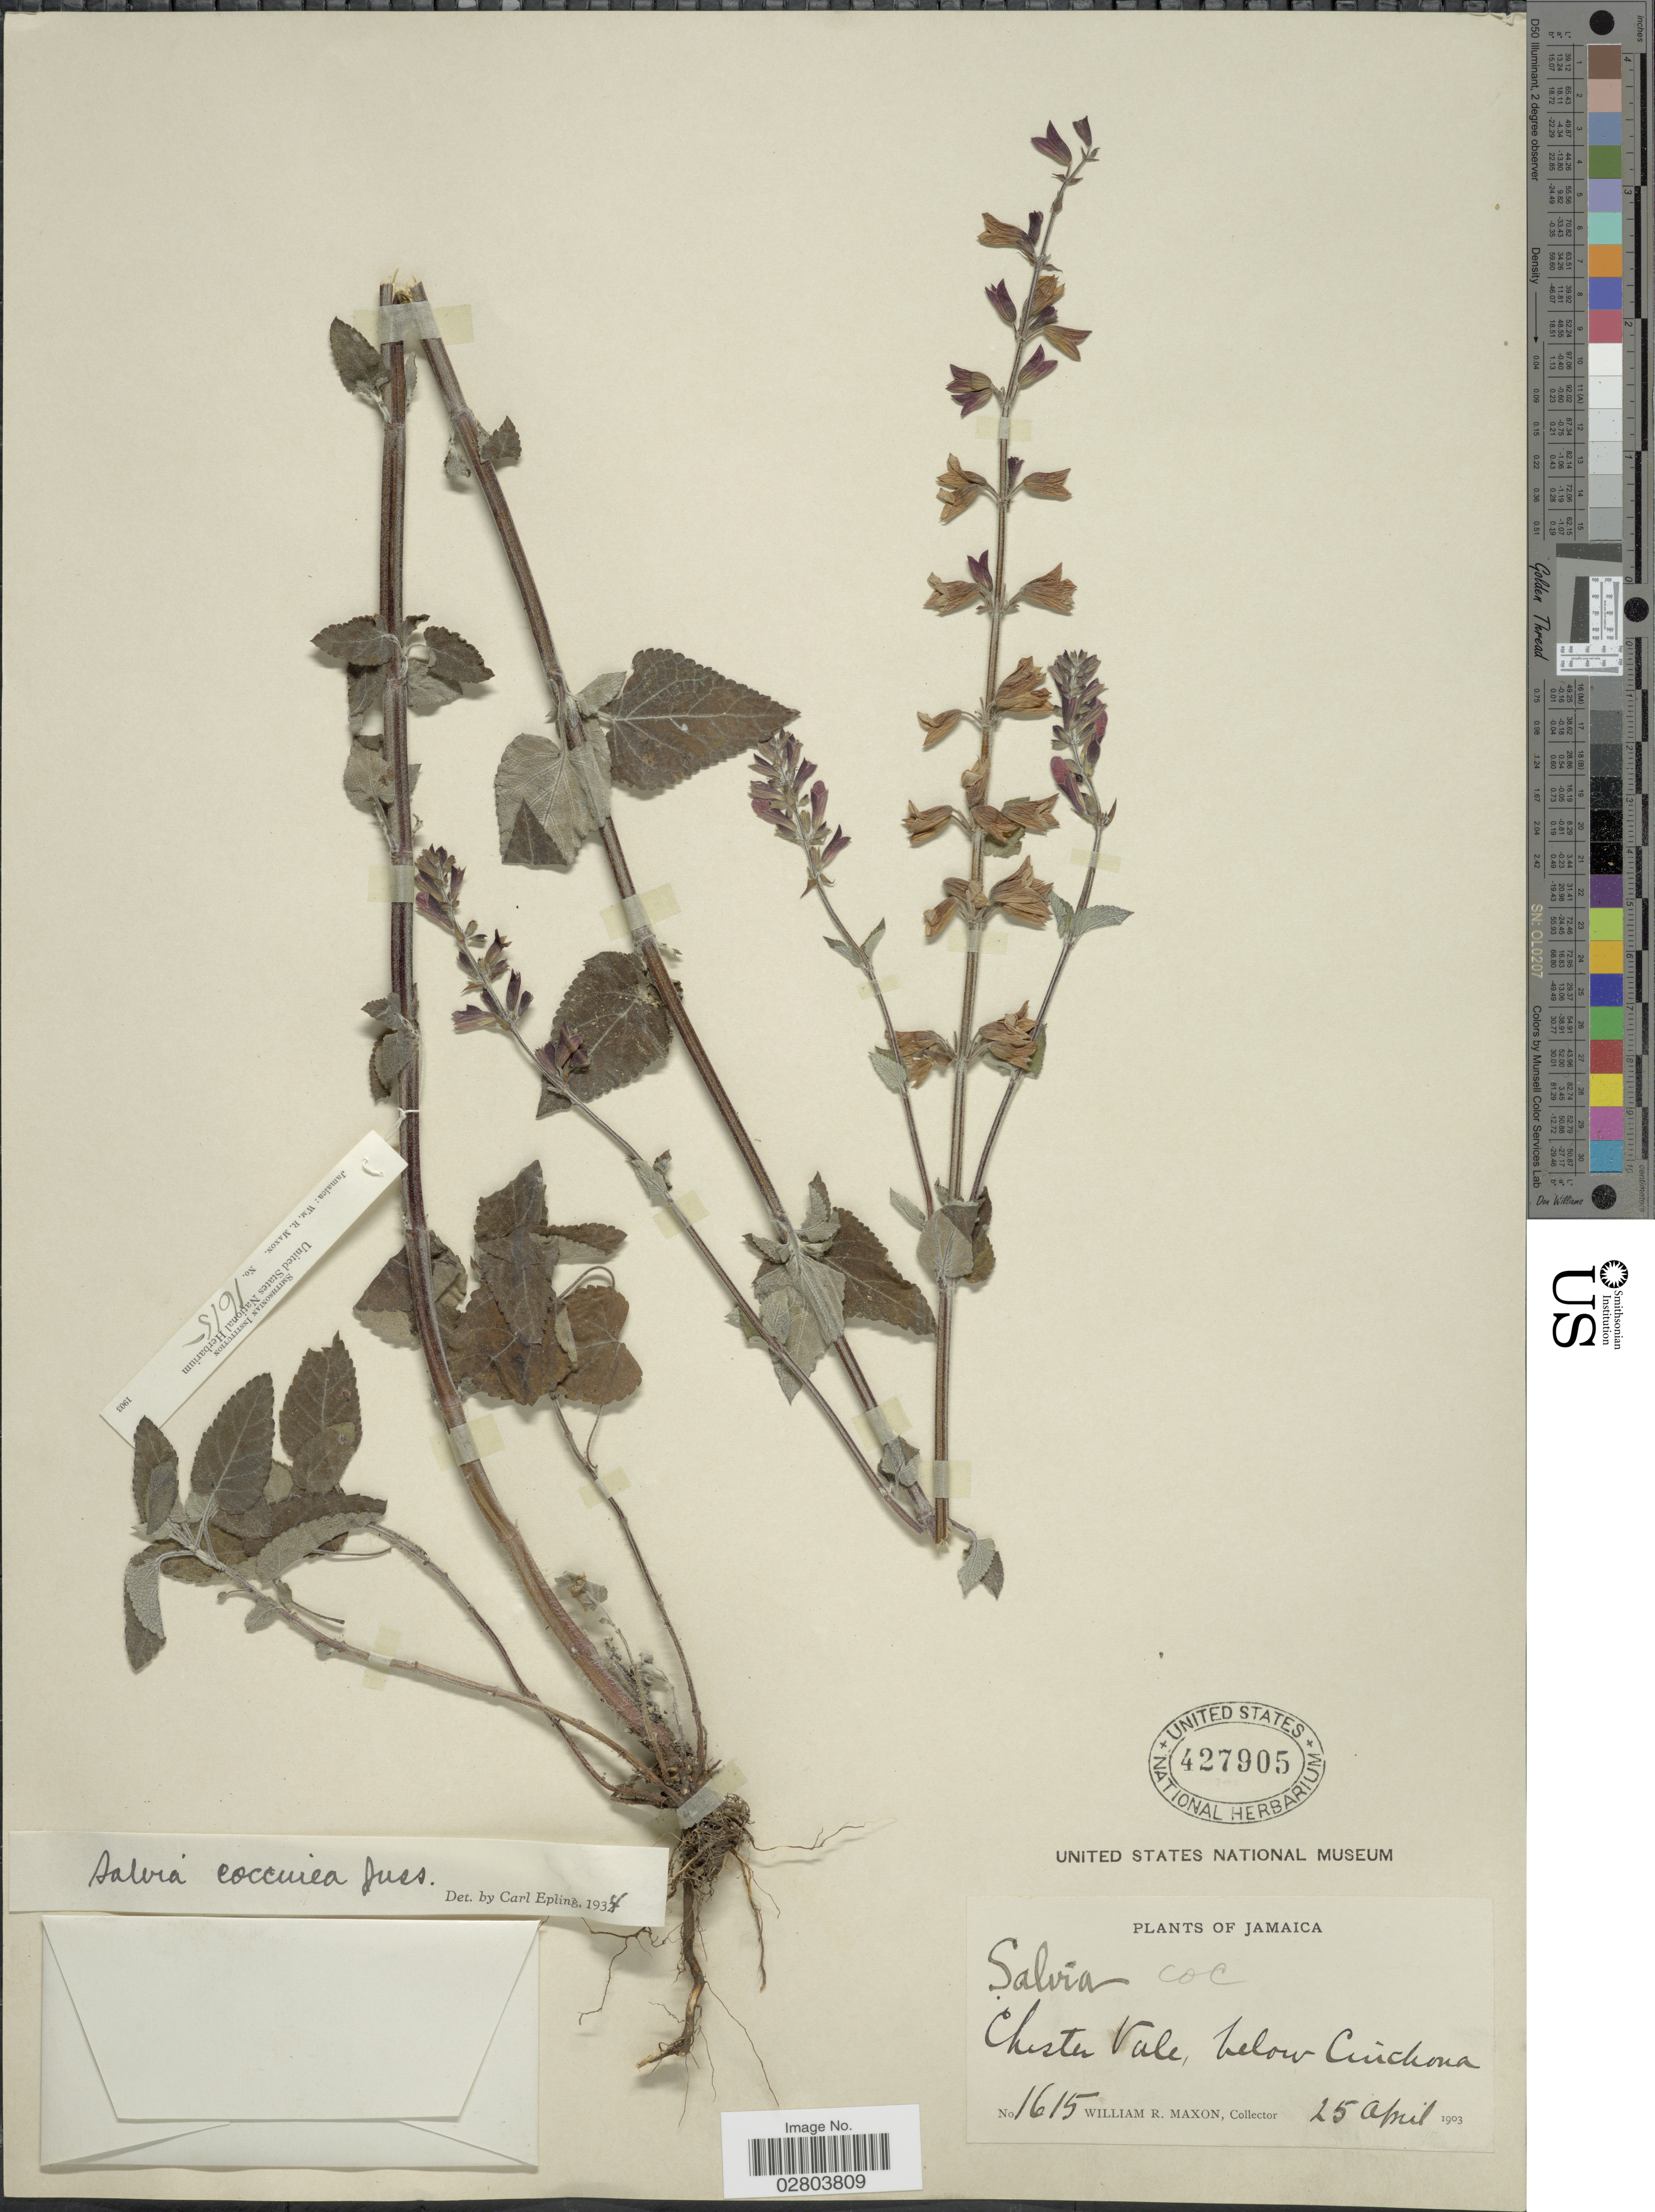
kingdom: Plantae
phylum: Tracheophyta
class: Magnoliopsida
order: Lamiales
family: Lamiaceae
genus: Salvia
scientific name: Salvia coccinea 'Naples Lavender'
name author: L. f. ex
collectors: W. R. Maxon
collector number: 1615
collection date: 1903-04-25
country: Jamaica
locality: Chester Vale, below Cinchona.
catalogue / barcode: US 427905